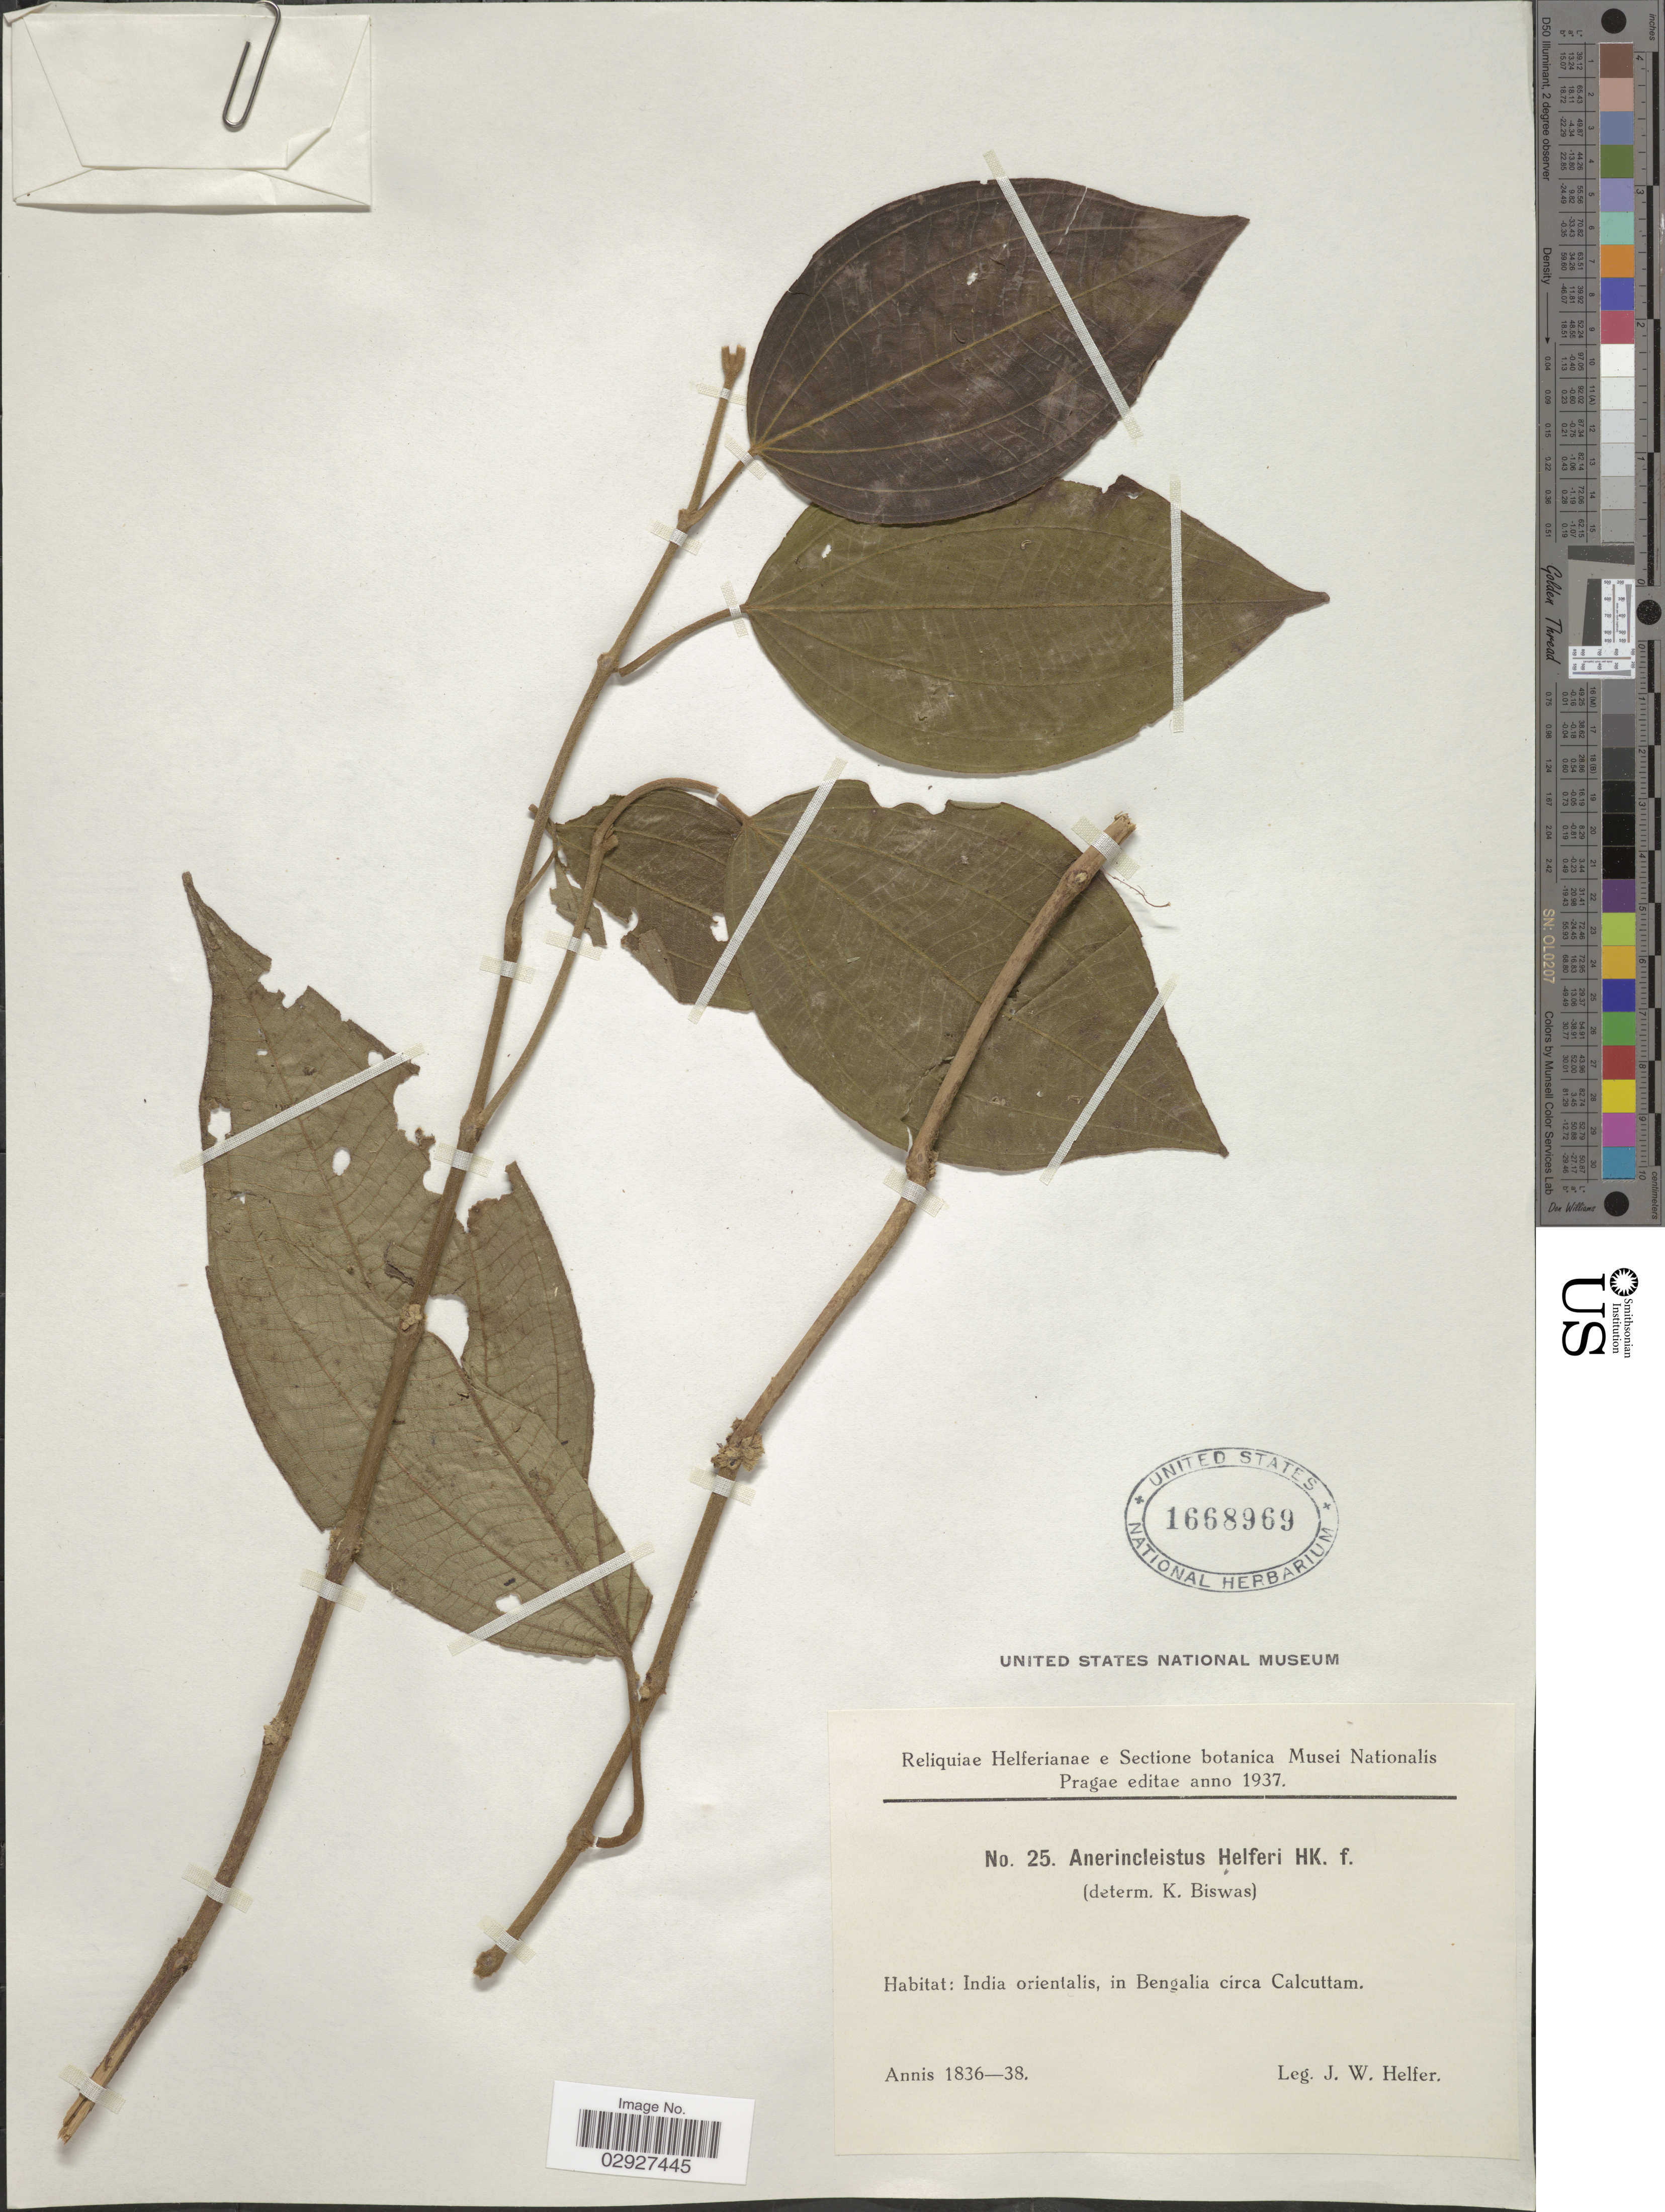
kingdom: Plantae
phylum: Tracheophyta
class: Magnoliopsida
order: Myrtales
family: Melastomataceae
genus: Anerincleistus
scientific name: Anerincleistus helferi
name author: Hook. f. ex Triana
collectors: J. W. Helfer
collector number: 25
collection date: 1836/1838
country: India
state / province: West Bengal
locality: India orientalis, in Bengalia circa Calcuttam.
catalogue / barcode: US 1668969